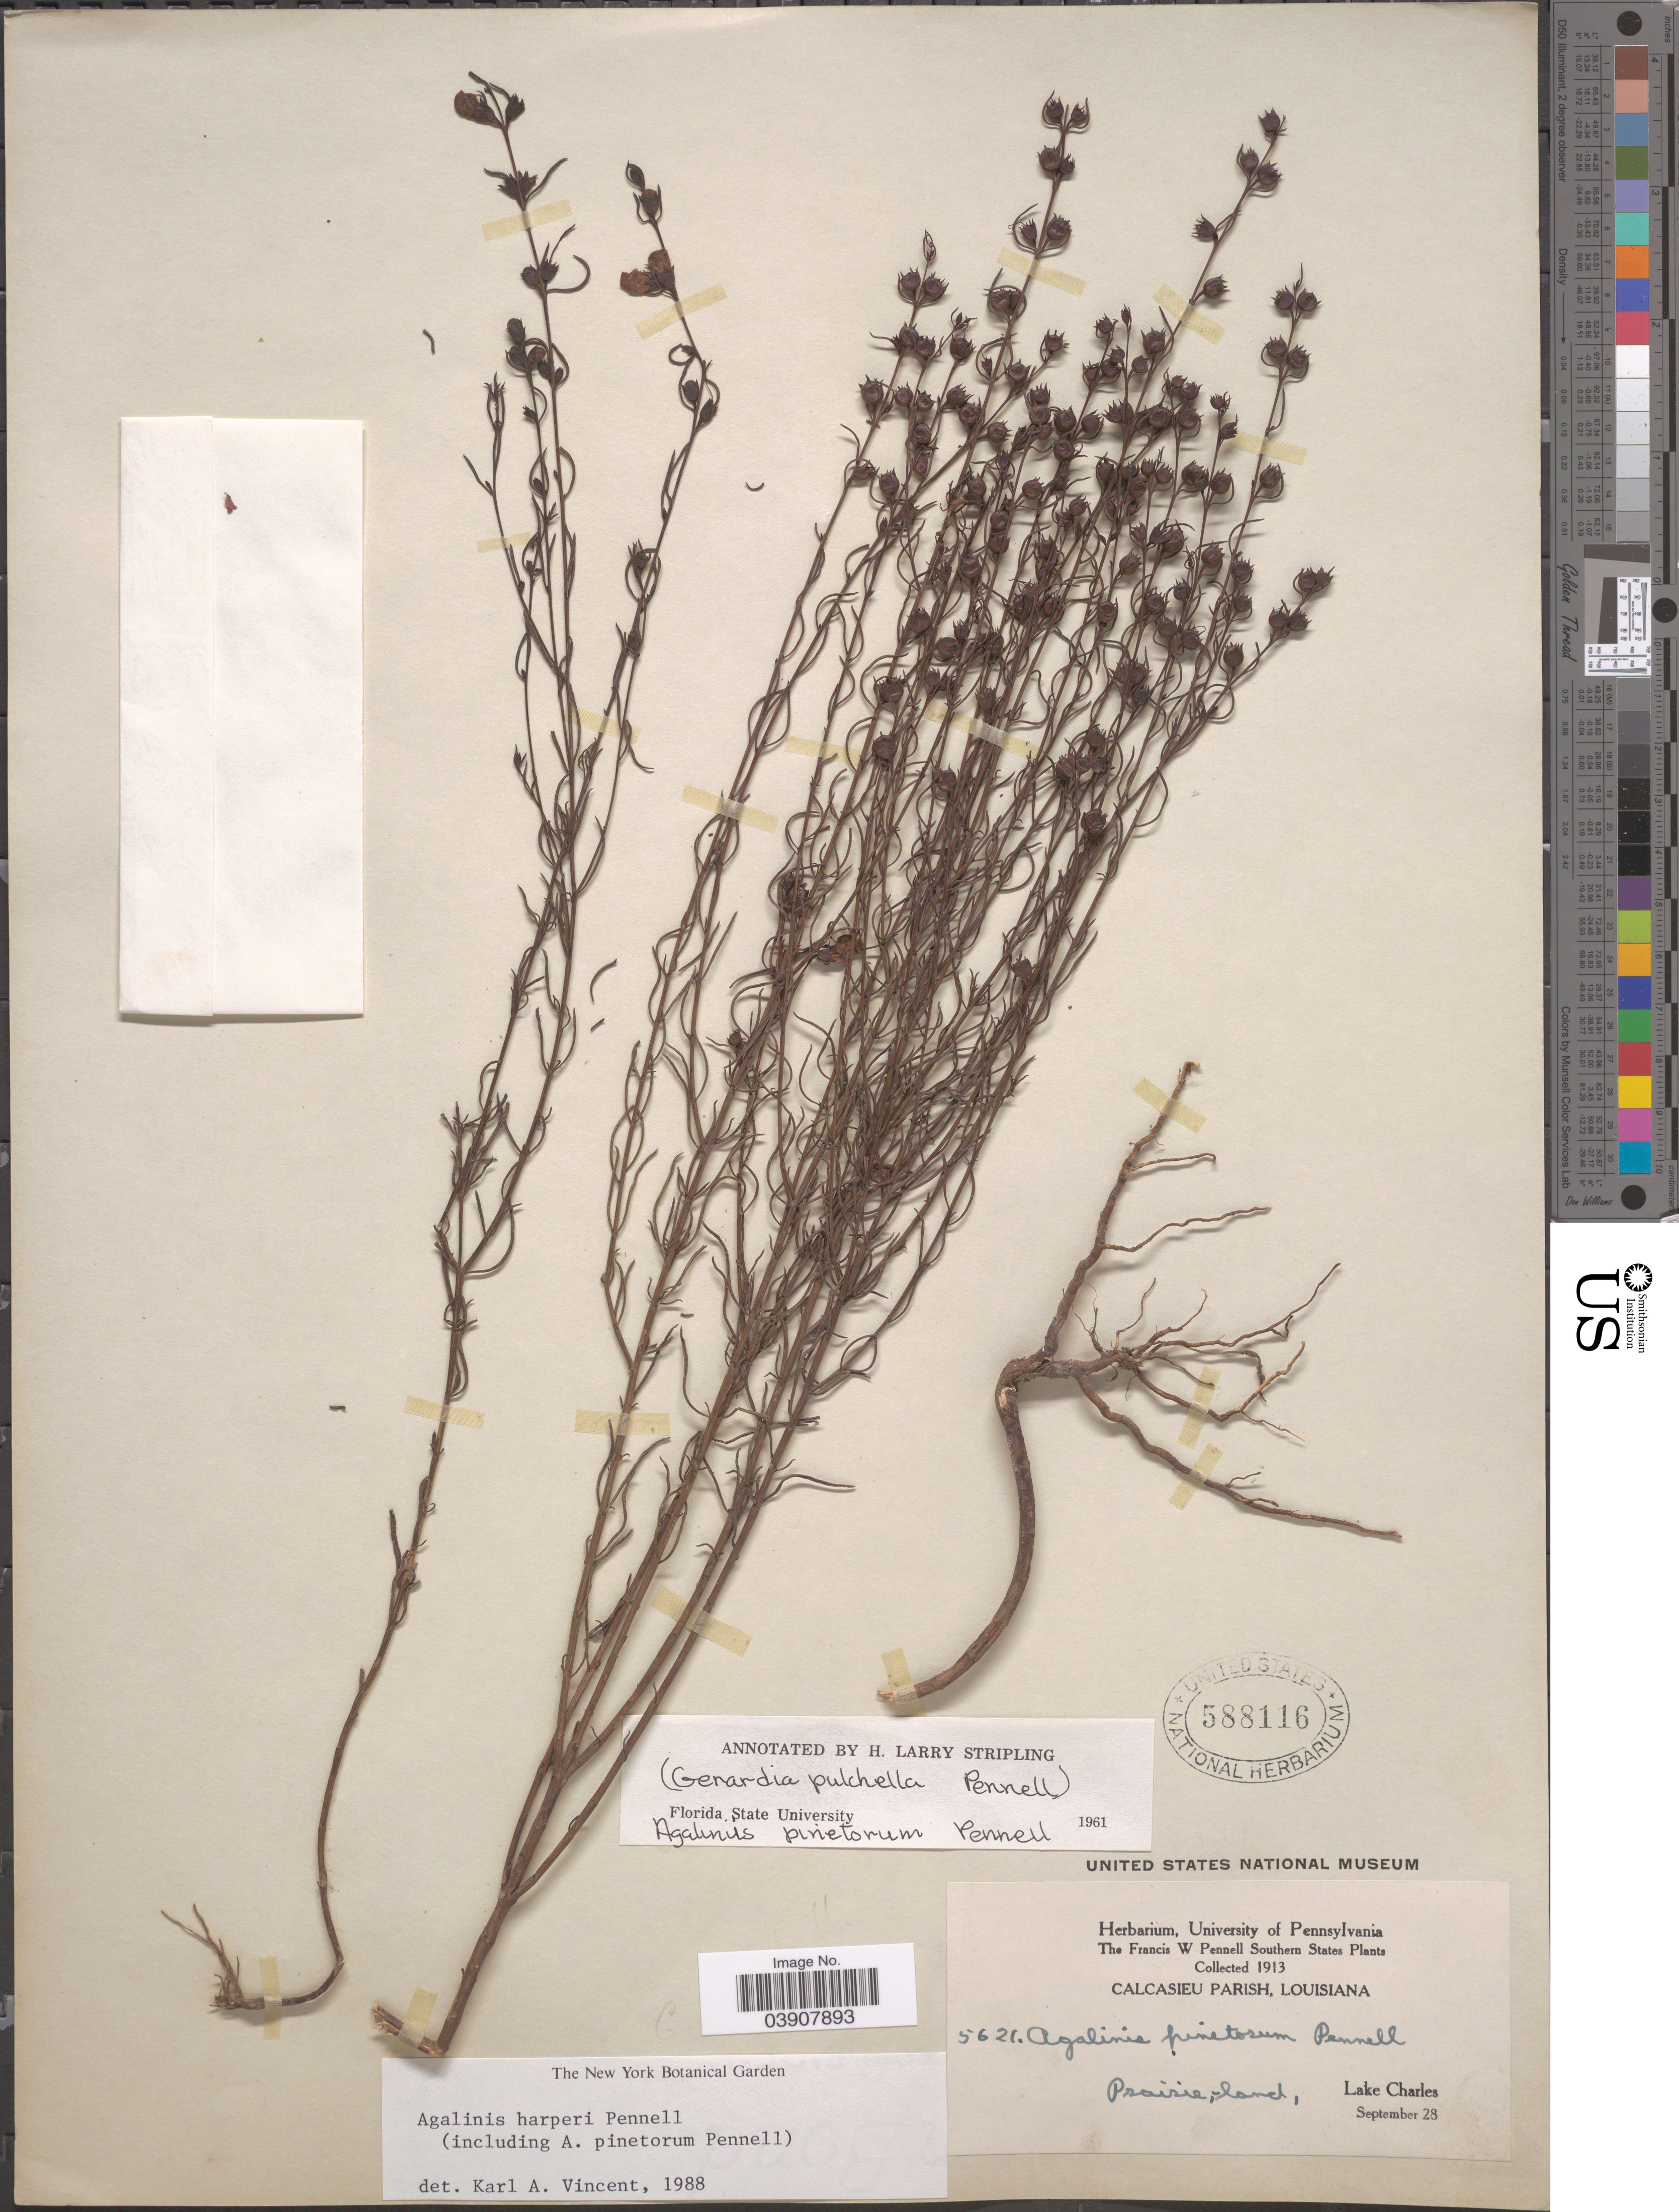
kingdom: Plantae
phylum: Tracheophyta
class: Magnoliopsida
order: Lamiales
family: Orobanchaceae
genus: Agalinis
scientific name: Agalinis harperi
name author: Pennell in Small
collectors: F. W. Pennell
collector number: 5621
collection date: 1913-09-23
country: United States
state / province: Louisiana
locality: Southern States. Calcasieu Parish. Lake Charles.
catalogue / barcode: US 588116